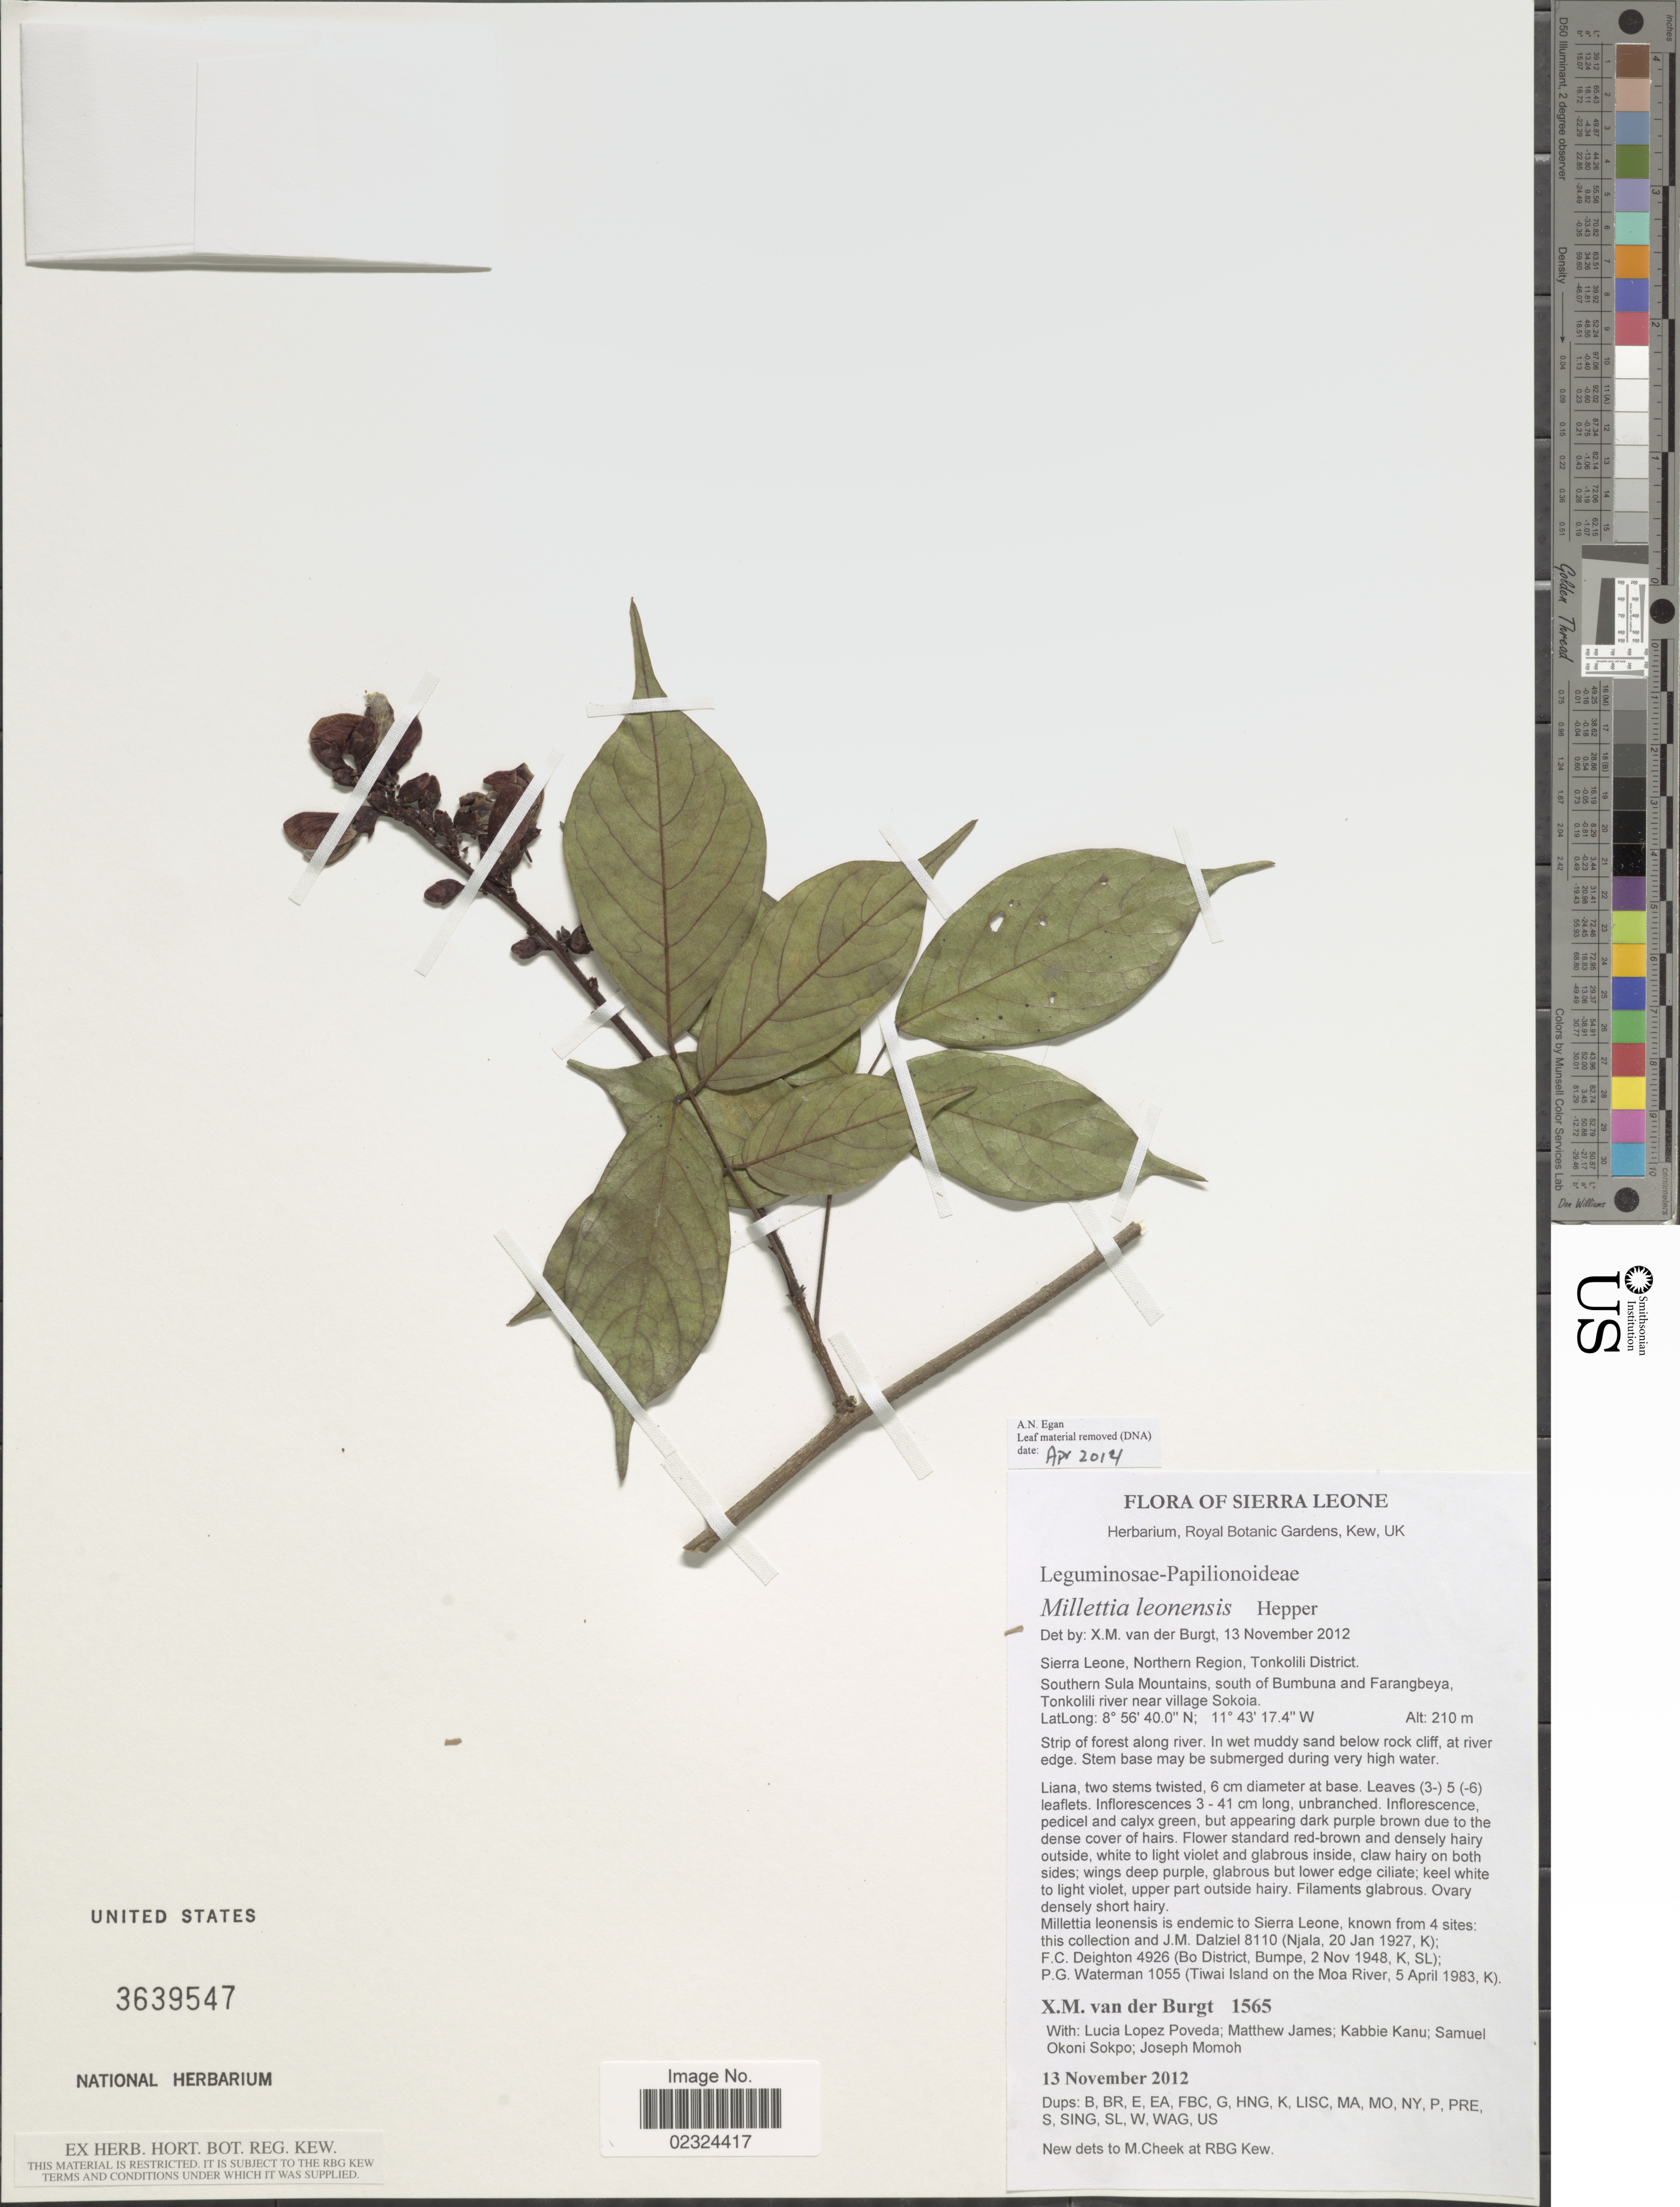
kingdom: Plantae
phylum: Tracheophyta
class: Magnoliopsida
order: Fabales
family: Fabaceae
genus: Millettia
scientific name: Millettia leonensis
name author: Hepper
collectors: X. M. van der Burgt, L. Poveda, M. James, K. Kanu & et al.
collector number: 1565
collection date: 2012-11-13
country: Sierra Leone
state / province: Northern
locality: Northern Region, Tonkolili District. Southern Sula Mountains, south of Bumbuna and Farangbeya, Tonkolili river near village Sokoia.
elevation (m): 210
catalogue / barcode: US 3639547